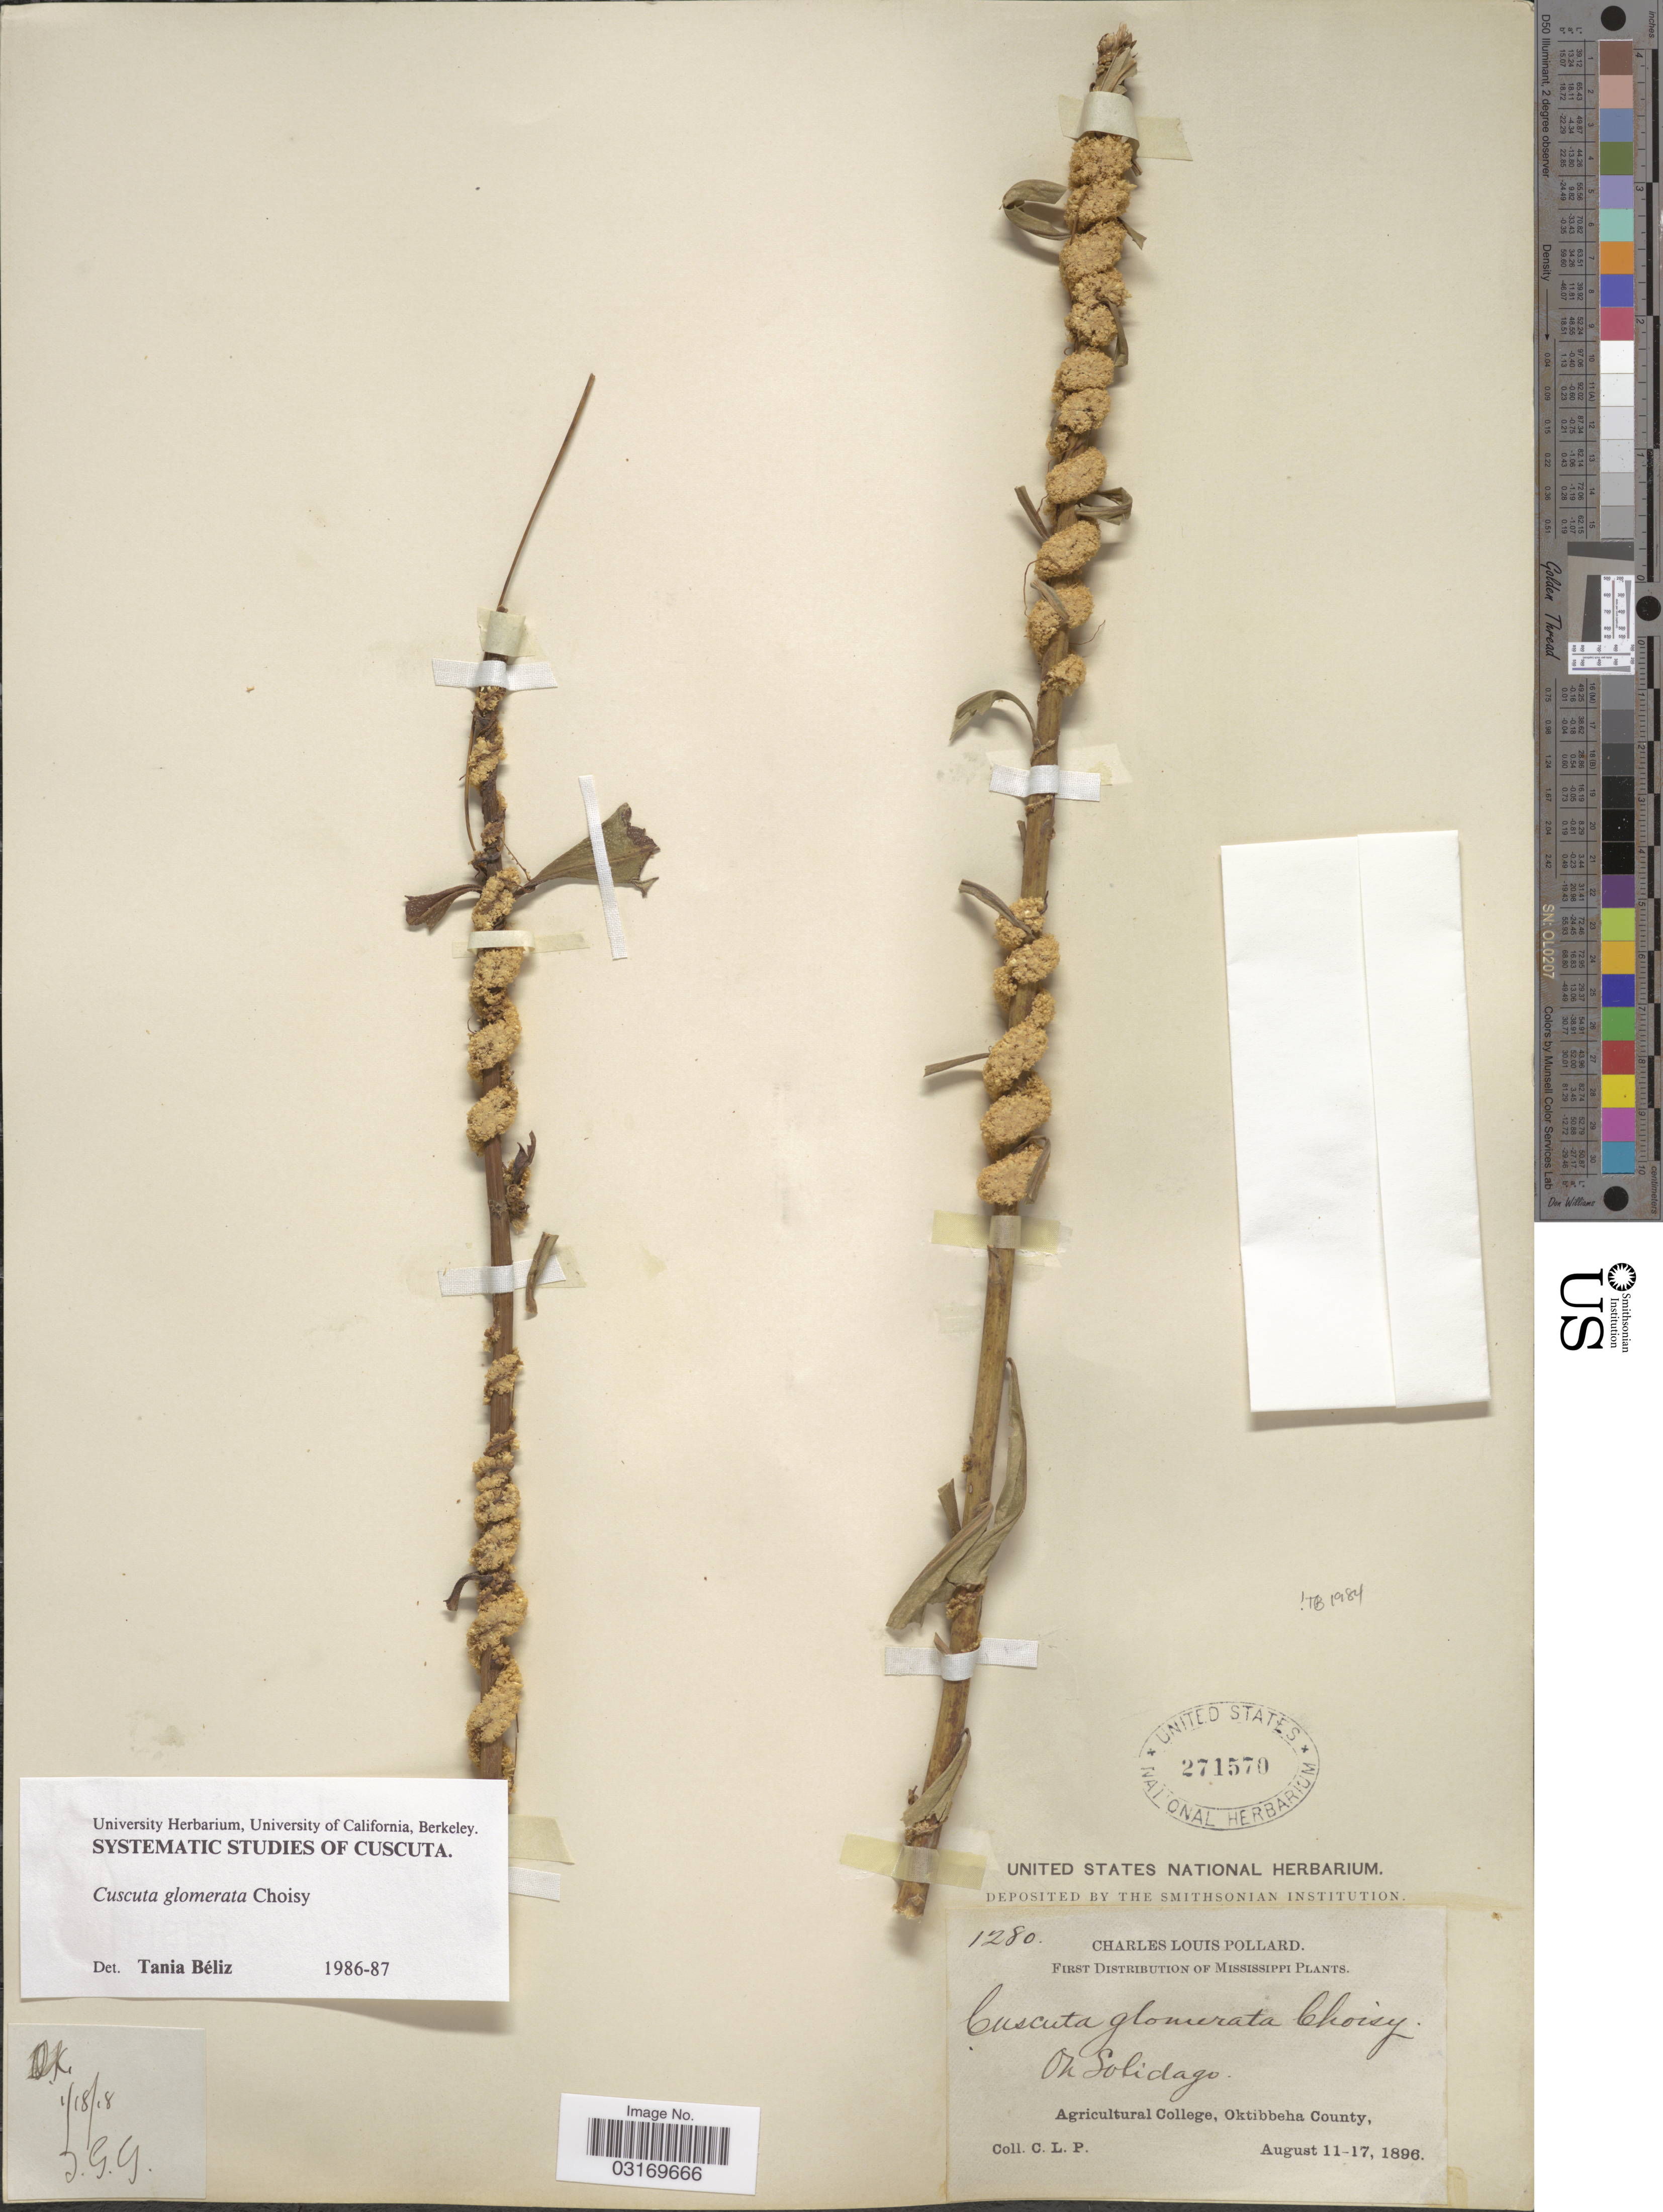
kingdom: Plantae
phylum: Tracheophyta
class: Magnoliopsida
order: Solanales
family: Convolvulaceae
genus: Cuscuta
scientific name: Cuscuta glomerata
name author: Chris.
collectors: C. L. Pollard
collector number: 1280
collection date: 1896-08-11/1896-08-17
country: United States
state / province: Mississippi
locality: Agricultural College, Oktibbeha County.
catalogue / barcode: US 271570